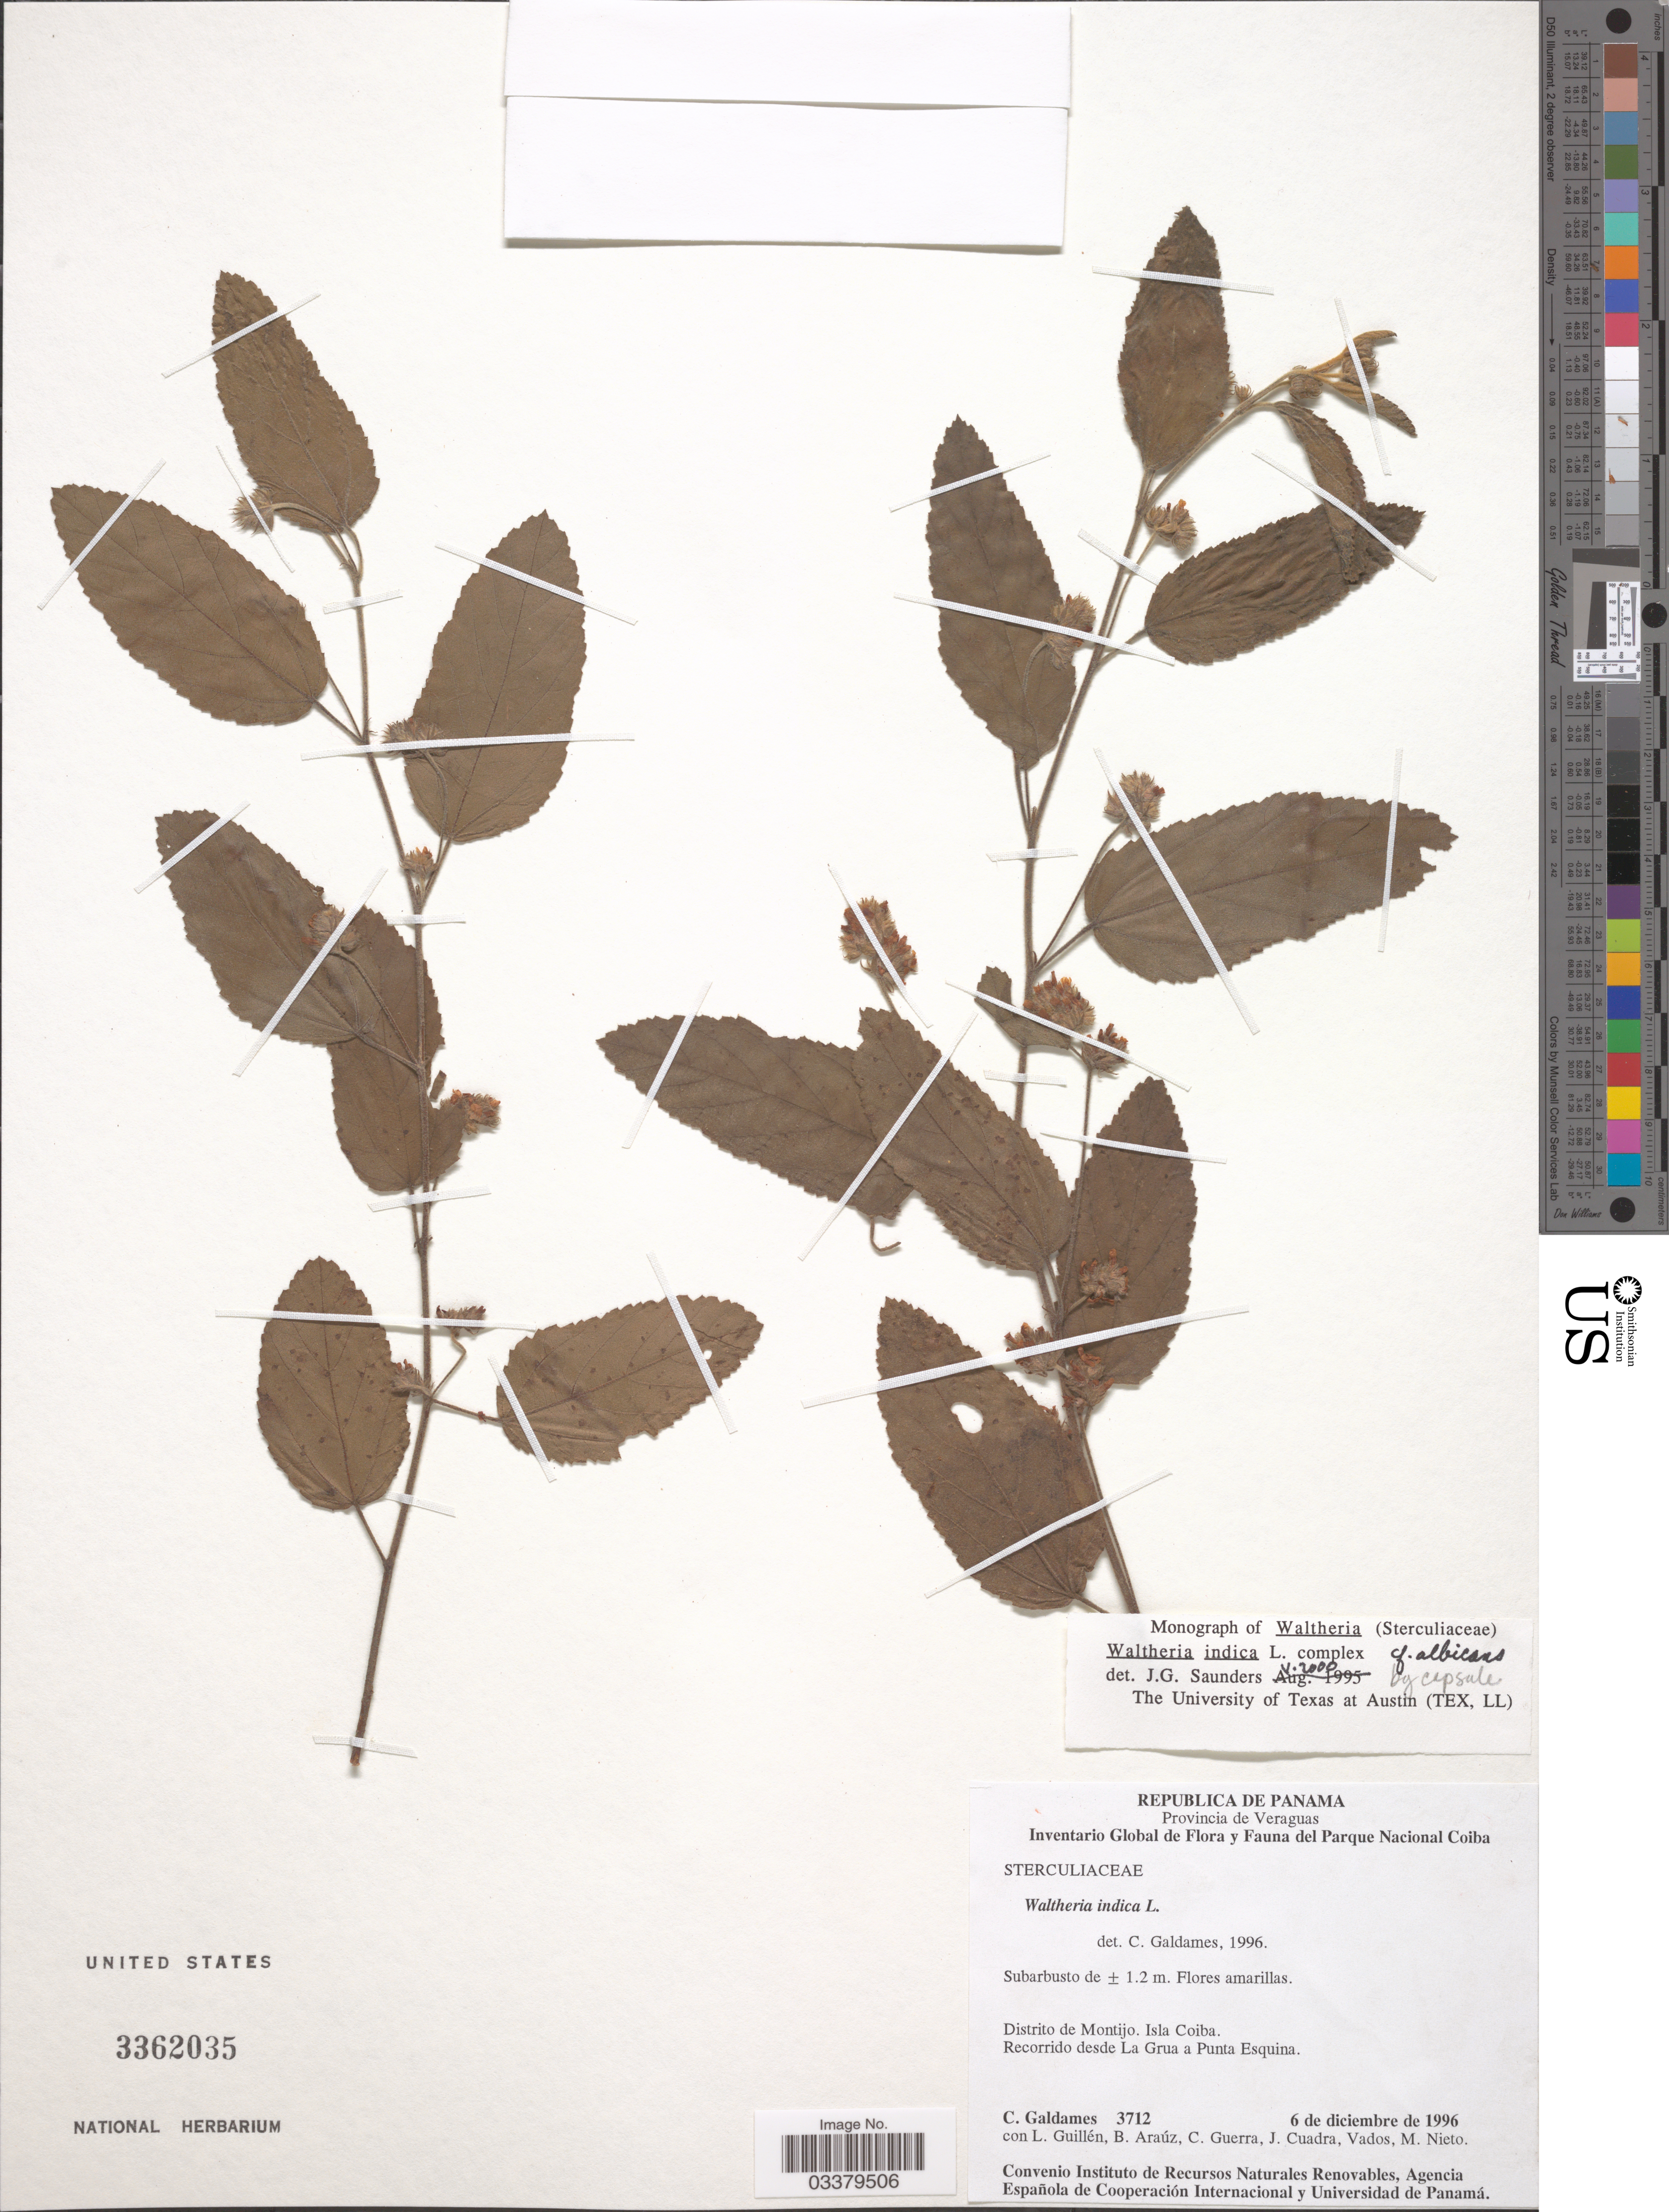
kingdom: Plantae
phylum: Tracheophyta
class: Magnoliopsida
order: Malvales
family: Malvaceae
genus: Waltheria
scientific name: Waltheria indica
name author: L.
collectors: C. Galdames, L. Guillén, B. Araúz, C. Guerra & et al.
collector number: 3712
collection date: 1996-12-06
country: Panama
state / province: Veraguas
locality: Distrito de Montijo. Isla Coiba. Recorrido desde La Grua a Punta Esquina.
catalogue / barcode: US 3362035